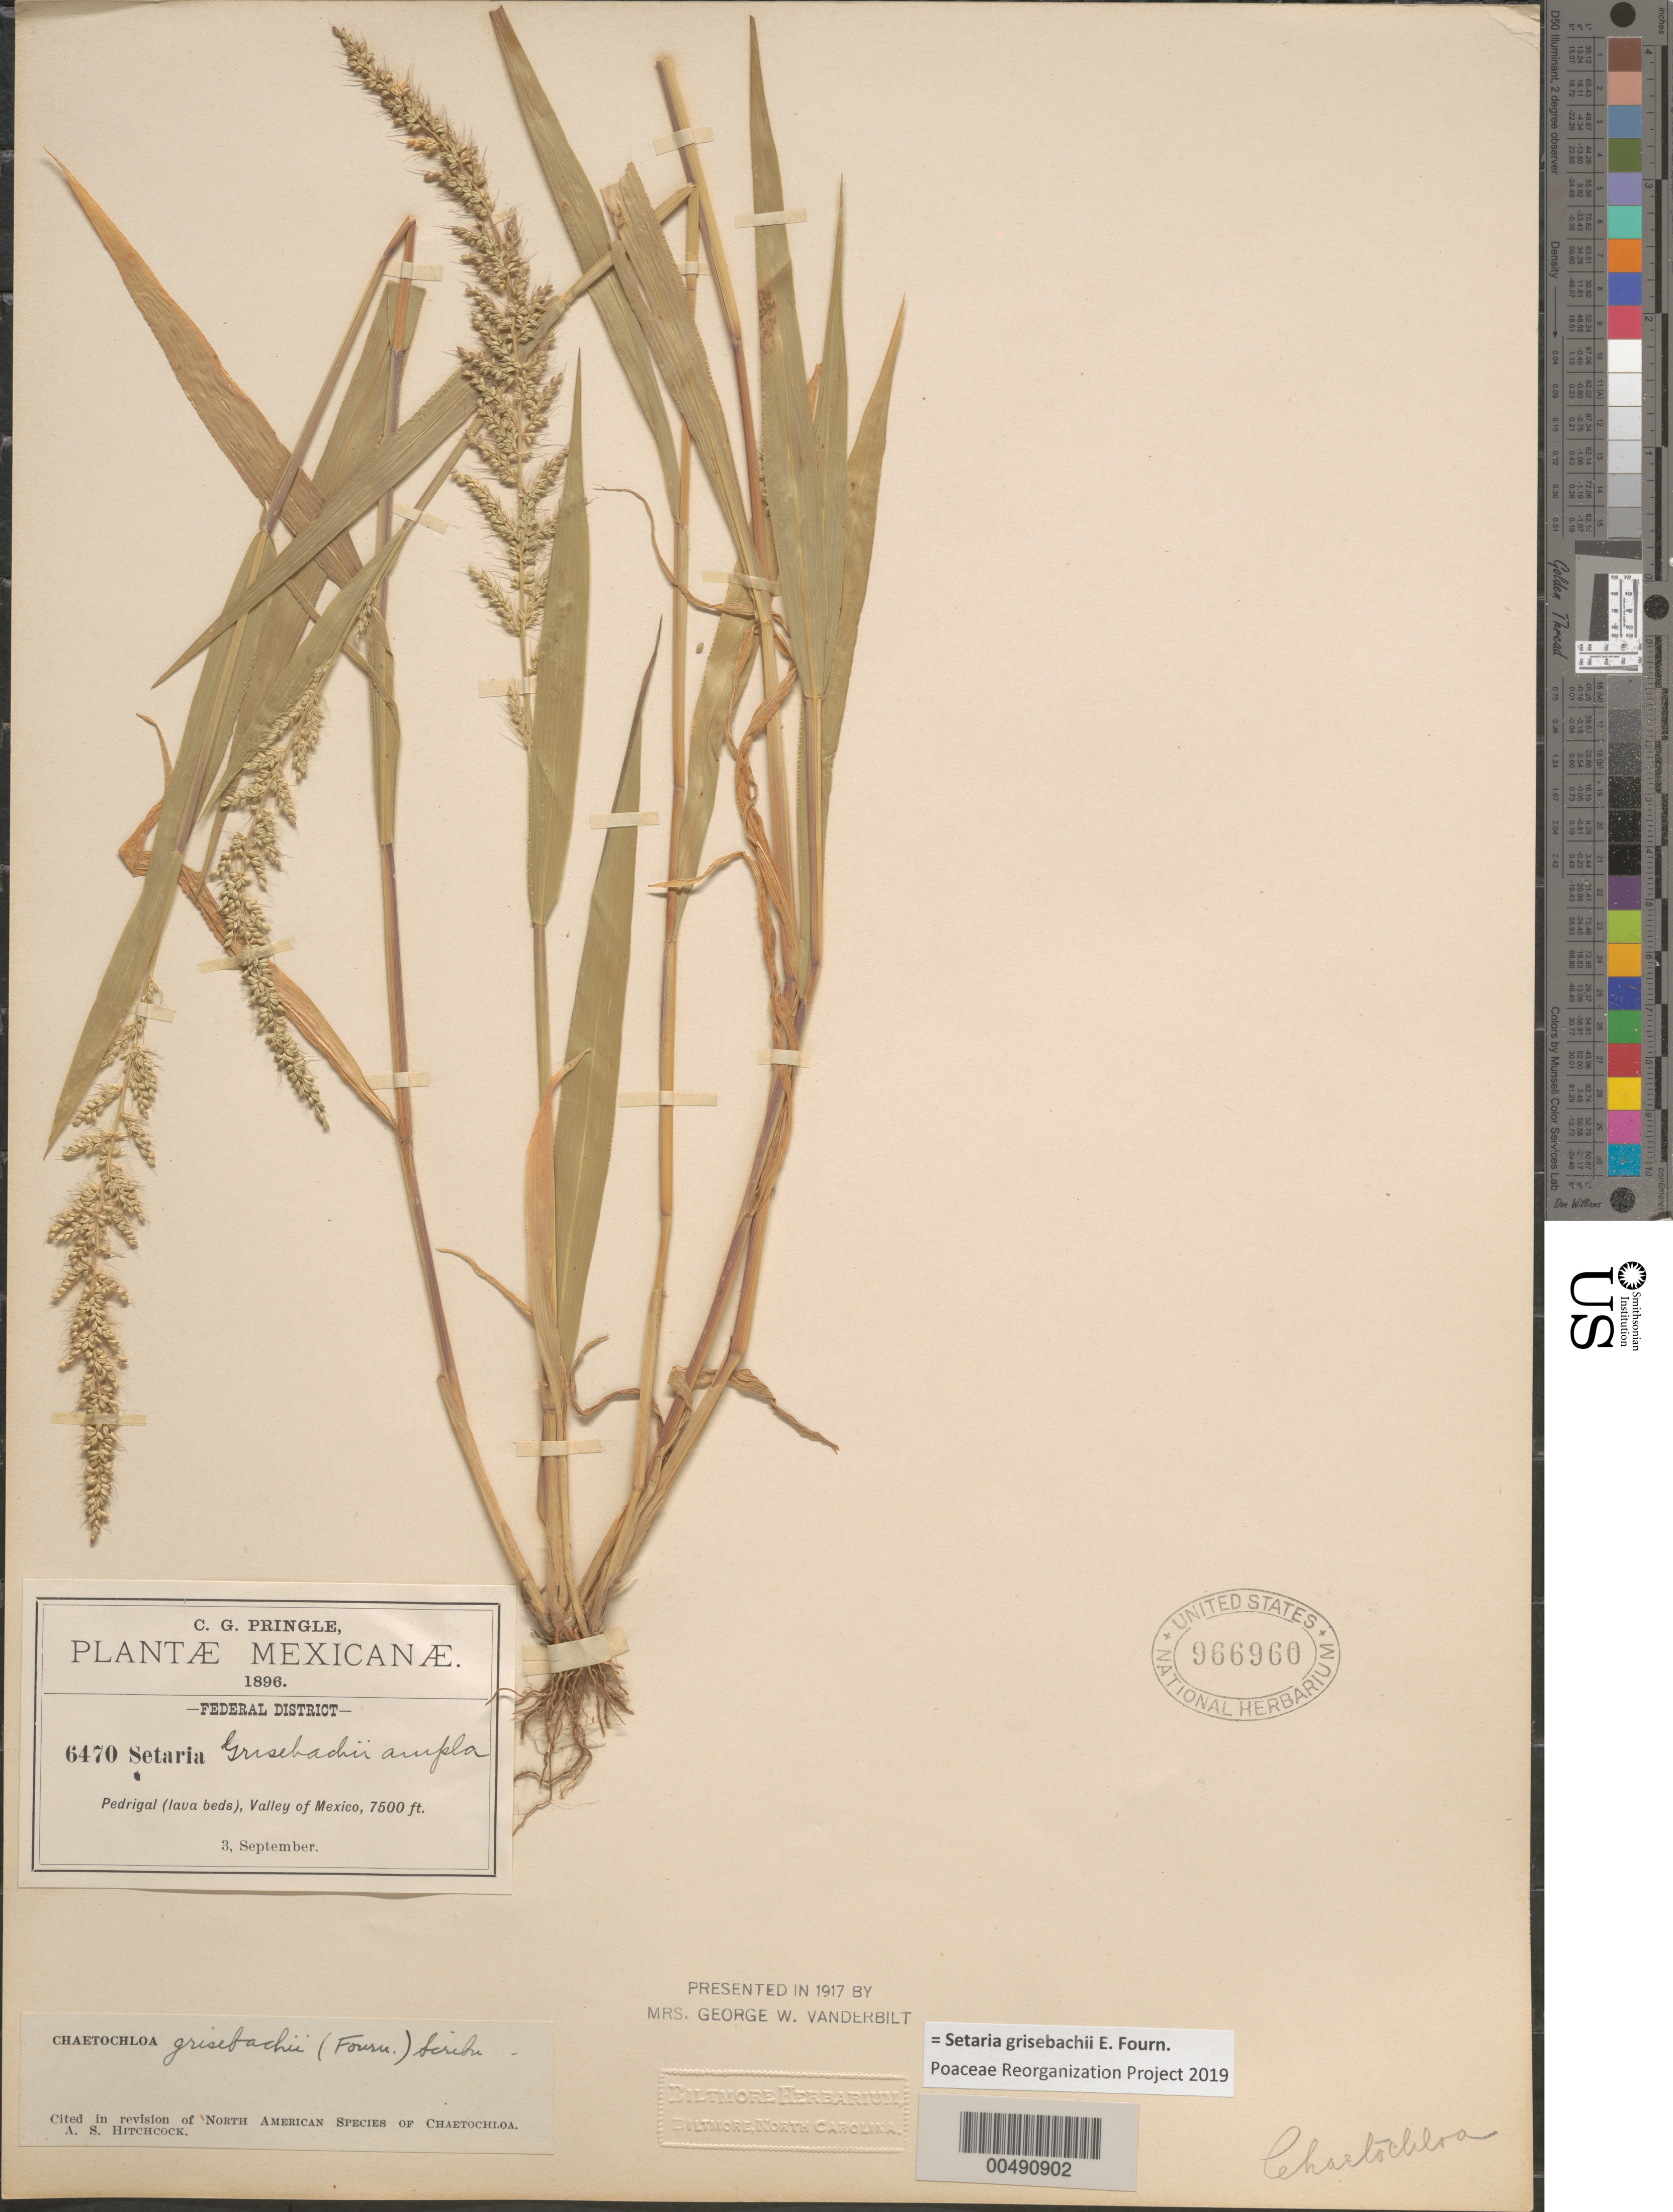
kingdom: Plantae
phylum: Tracheophyta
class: Liliopsida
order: Poales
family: Poaceae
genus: Setaria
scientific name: Setaria grisebachii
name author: E. Fourn.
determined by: Poaceae Reorganization Project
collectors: C. G. Pringle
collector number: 6470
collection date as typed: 3 Sep 1896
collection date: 1896-09-03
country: Mexico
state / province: Distrito Federal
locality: Pedrigal, Valley of Mexico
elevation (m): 2286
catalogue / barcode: US 966960